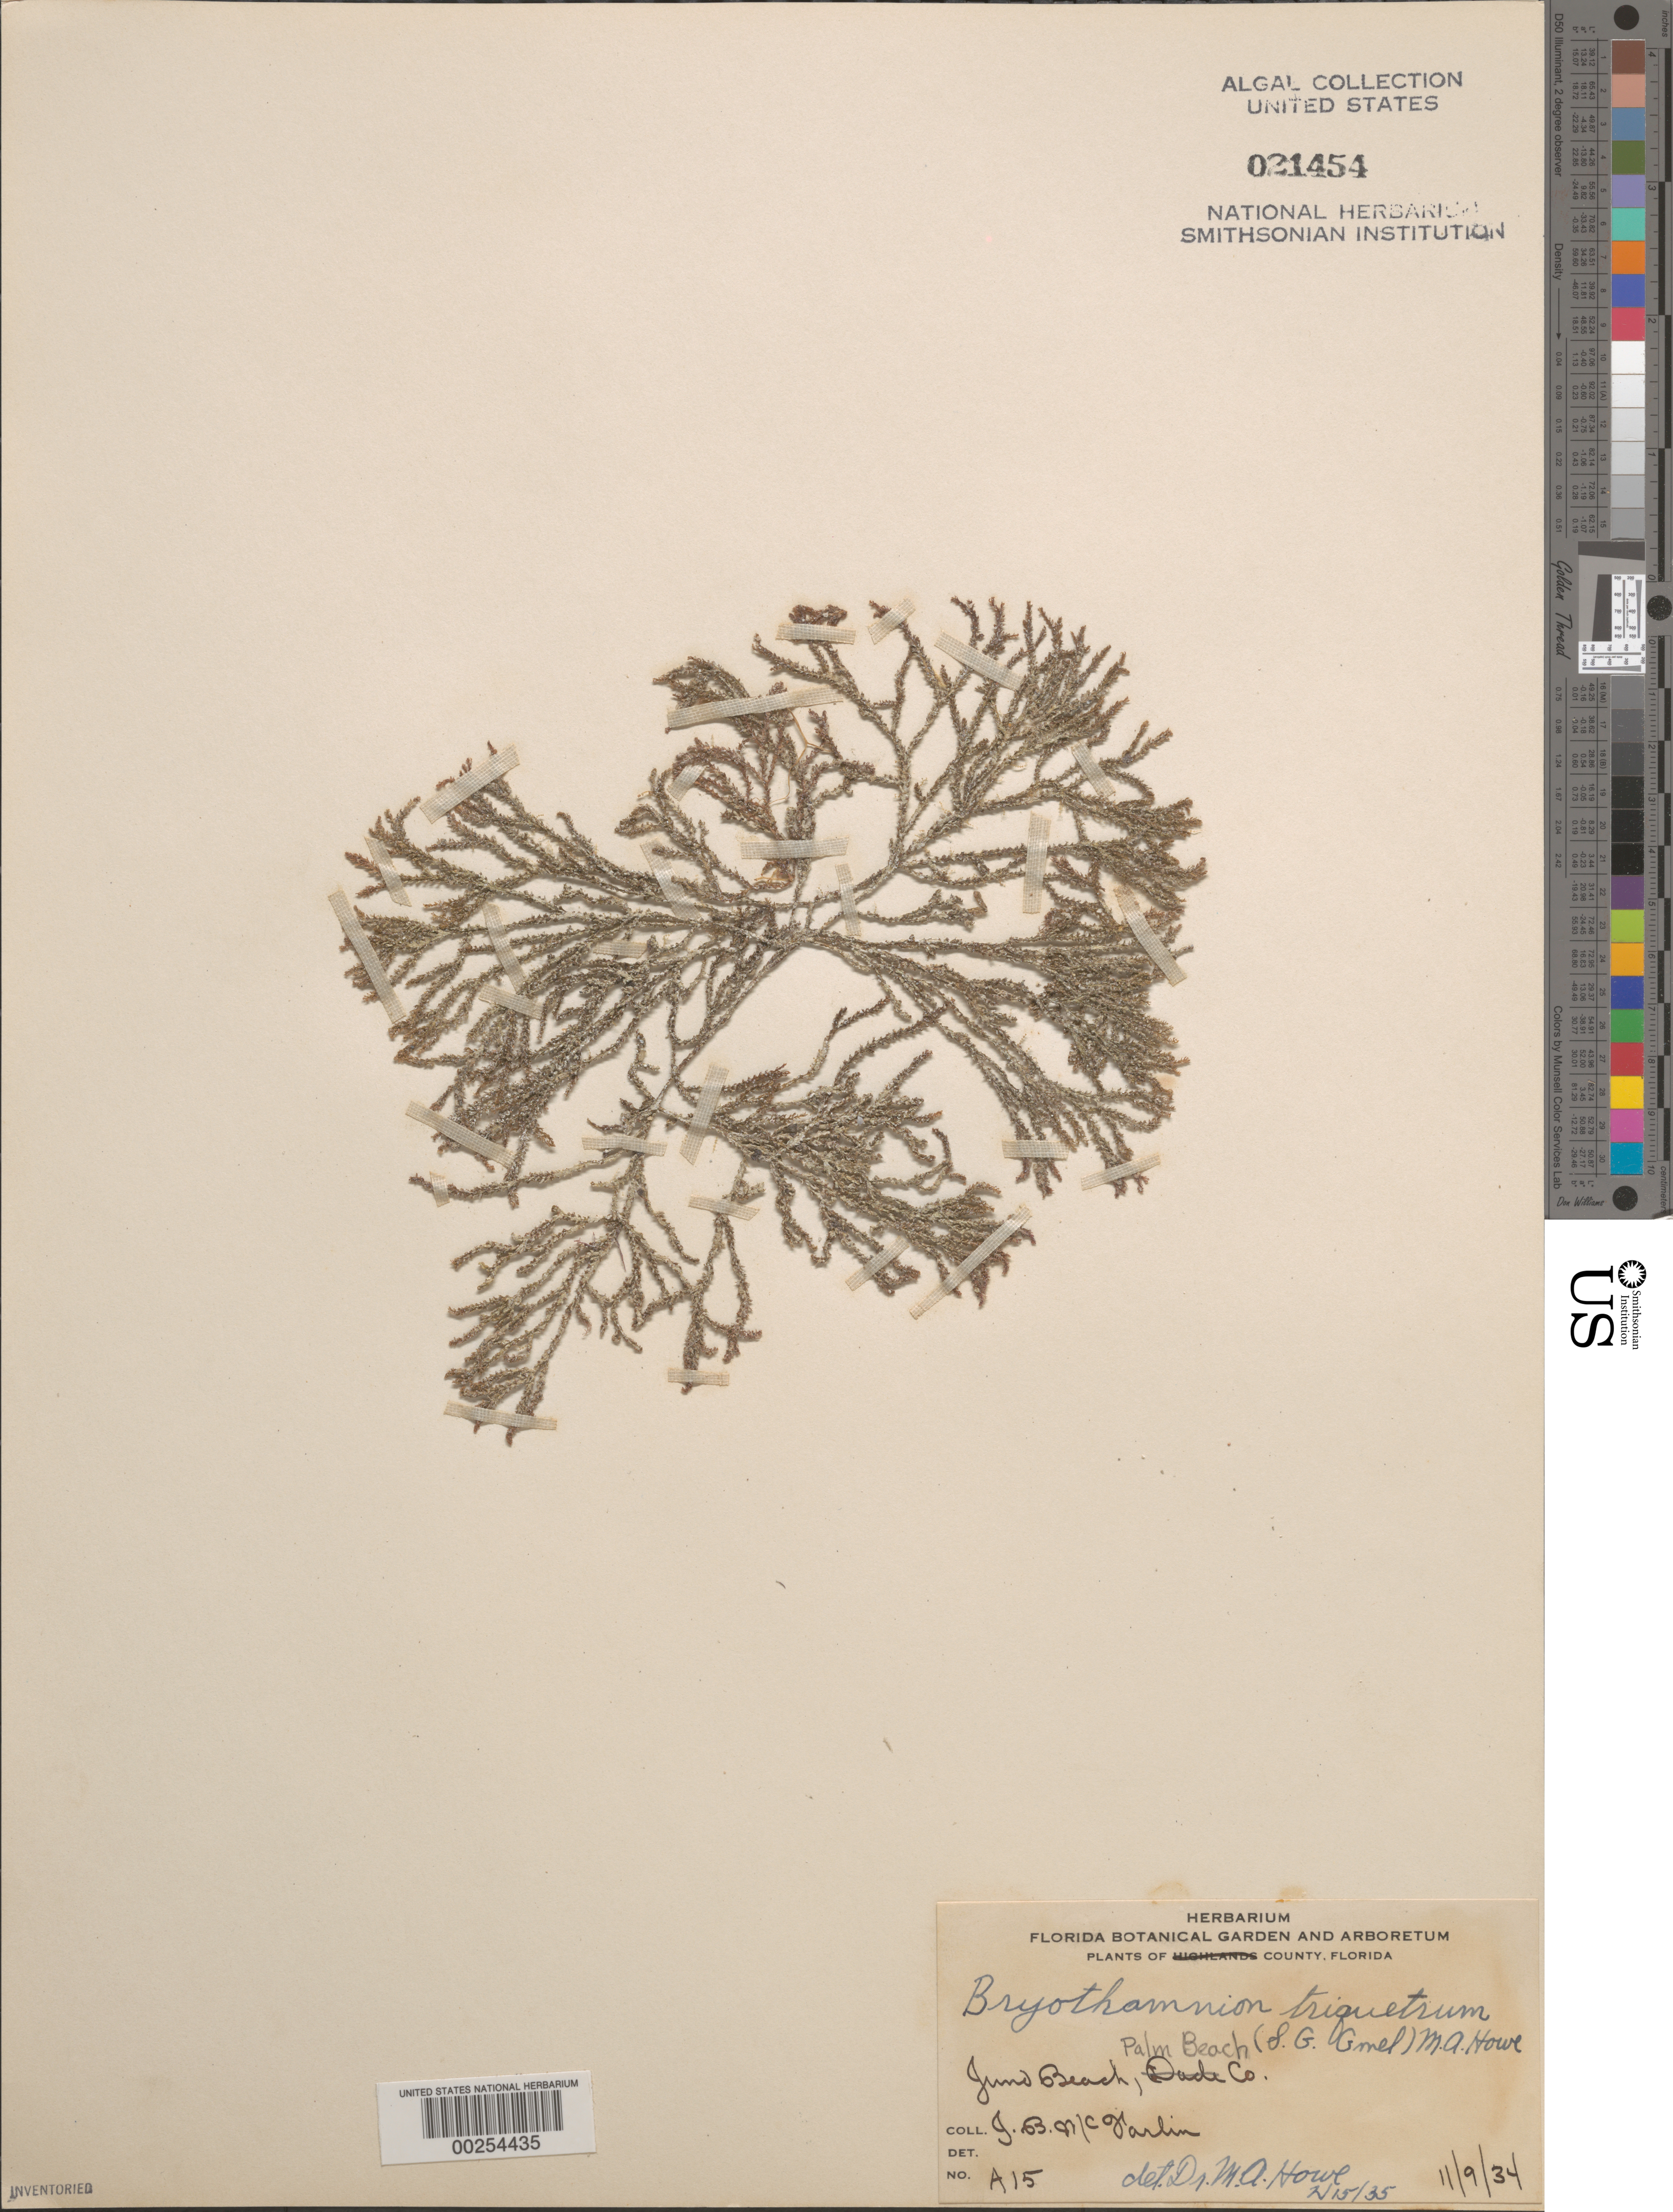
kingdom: Plantae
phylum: Rhodophyta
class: Florideophyceae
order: Ceramiales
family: Rhodomelaceae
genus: Alsidium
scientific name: Alsidium triquetrum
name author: (S.G. Gmel.) Trevis.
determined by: Algae name updating Project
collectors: J. McFarlin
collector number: A15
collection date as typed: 09 Nov 1934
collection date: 1934-11-09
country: United States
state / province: Florida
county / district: Palm Beach County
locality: Juno Beach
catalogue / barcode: US 21454